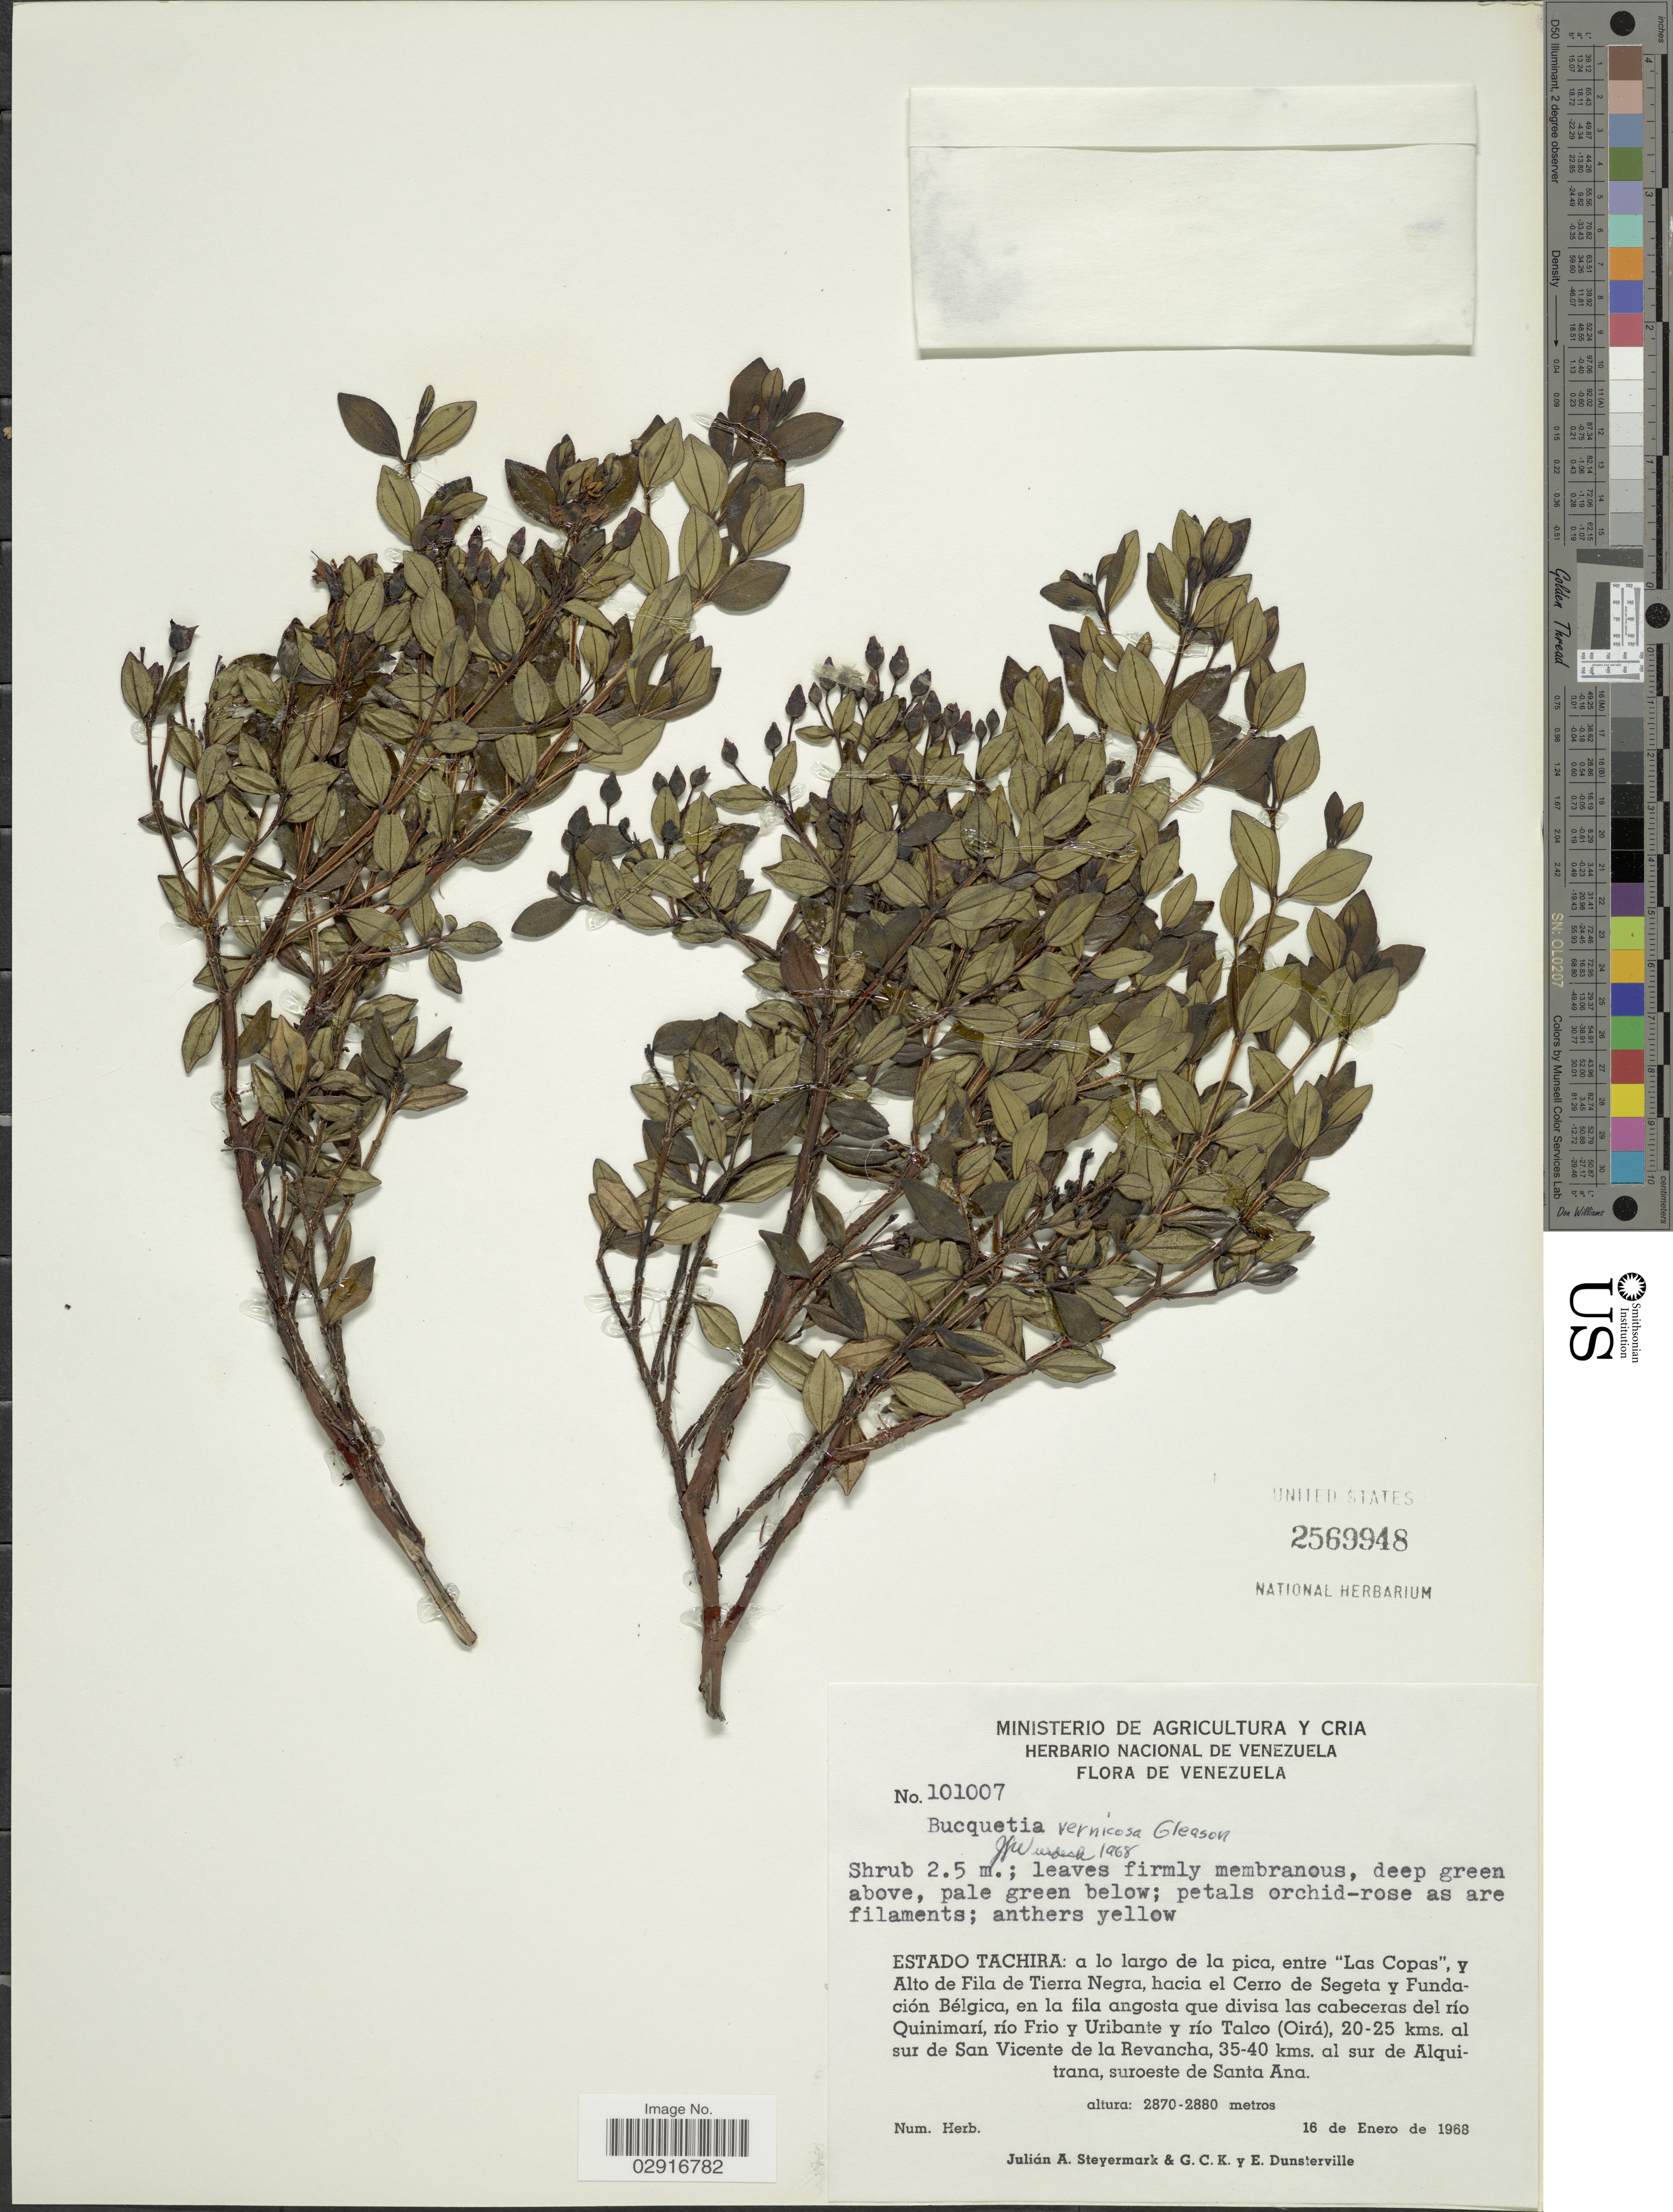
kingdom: Plantae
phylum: Tracheophyta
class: Magnoliopsida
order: Myrtales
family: Melastomataceae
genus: Bucquetia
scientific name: Bucquetia vernicosa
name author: Gleason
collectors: J. Steyermark, G. C. K. Dunsterville & E. Dunsterville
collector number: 101007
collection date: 1968-01-16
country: Venezuela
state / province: Tachira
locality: A lo largo de la pica, entre "Las Copas", y Alto de Fila de Tierra Negra, hacia el Cerro de Segeta y Fundación Bélgica, en la fila angosta que divisa las cabeceras del río Quinimarí, río Frio y Uribante y río Talco (Oirá), 20-25 kms. al sur de San Vicente de la Revancha, 35-40 kms. al sur de Alquitrana, suroeste de Santa Ana.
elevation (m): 2870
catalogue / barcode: US 2569948